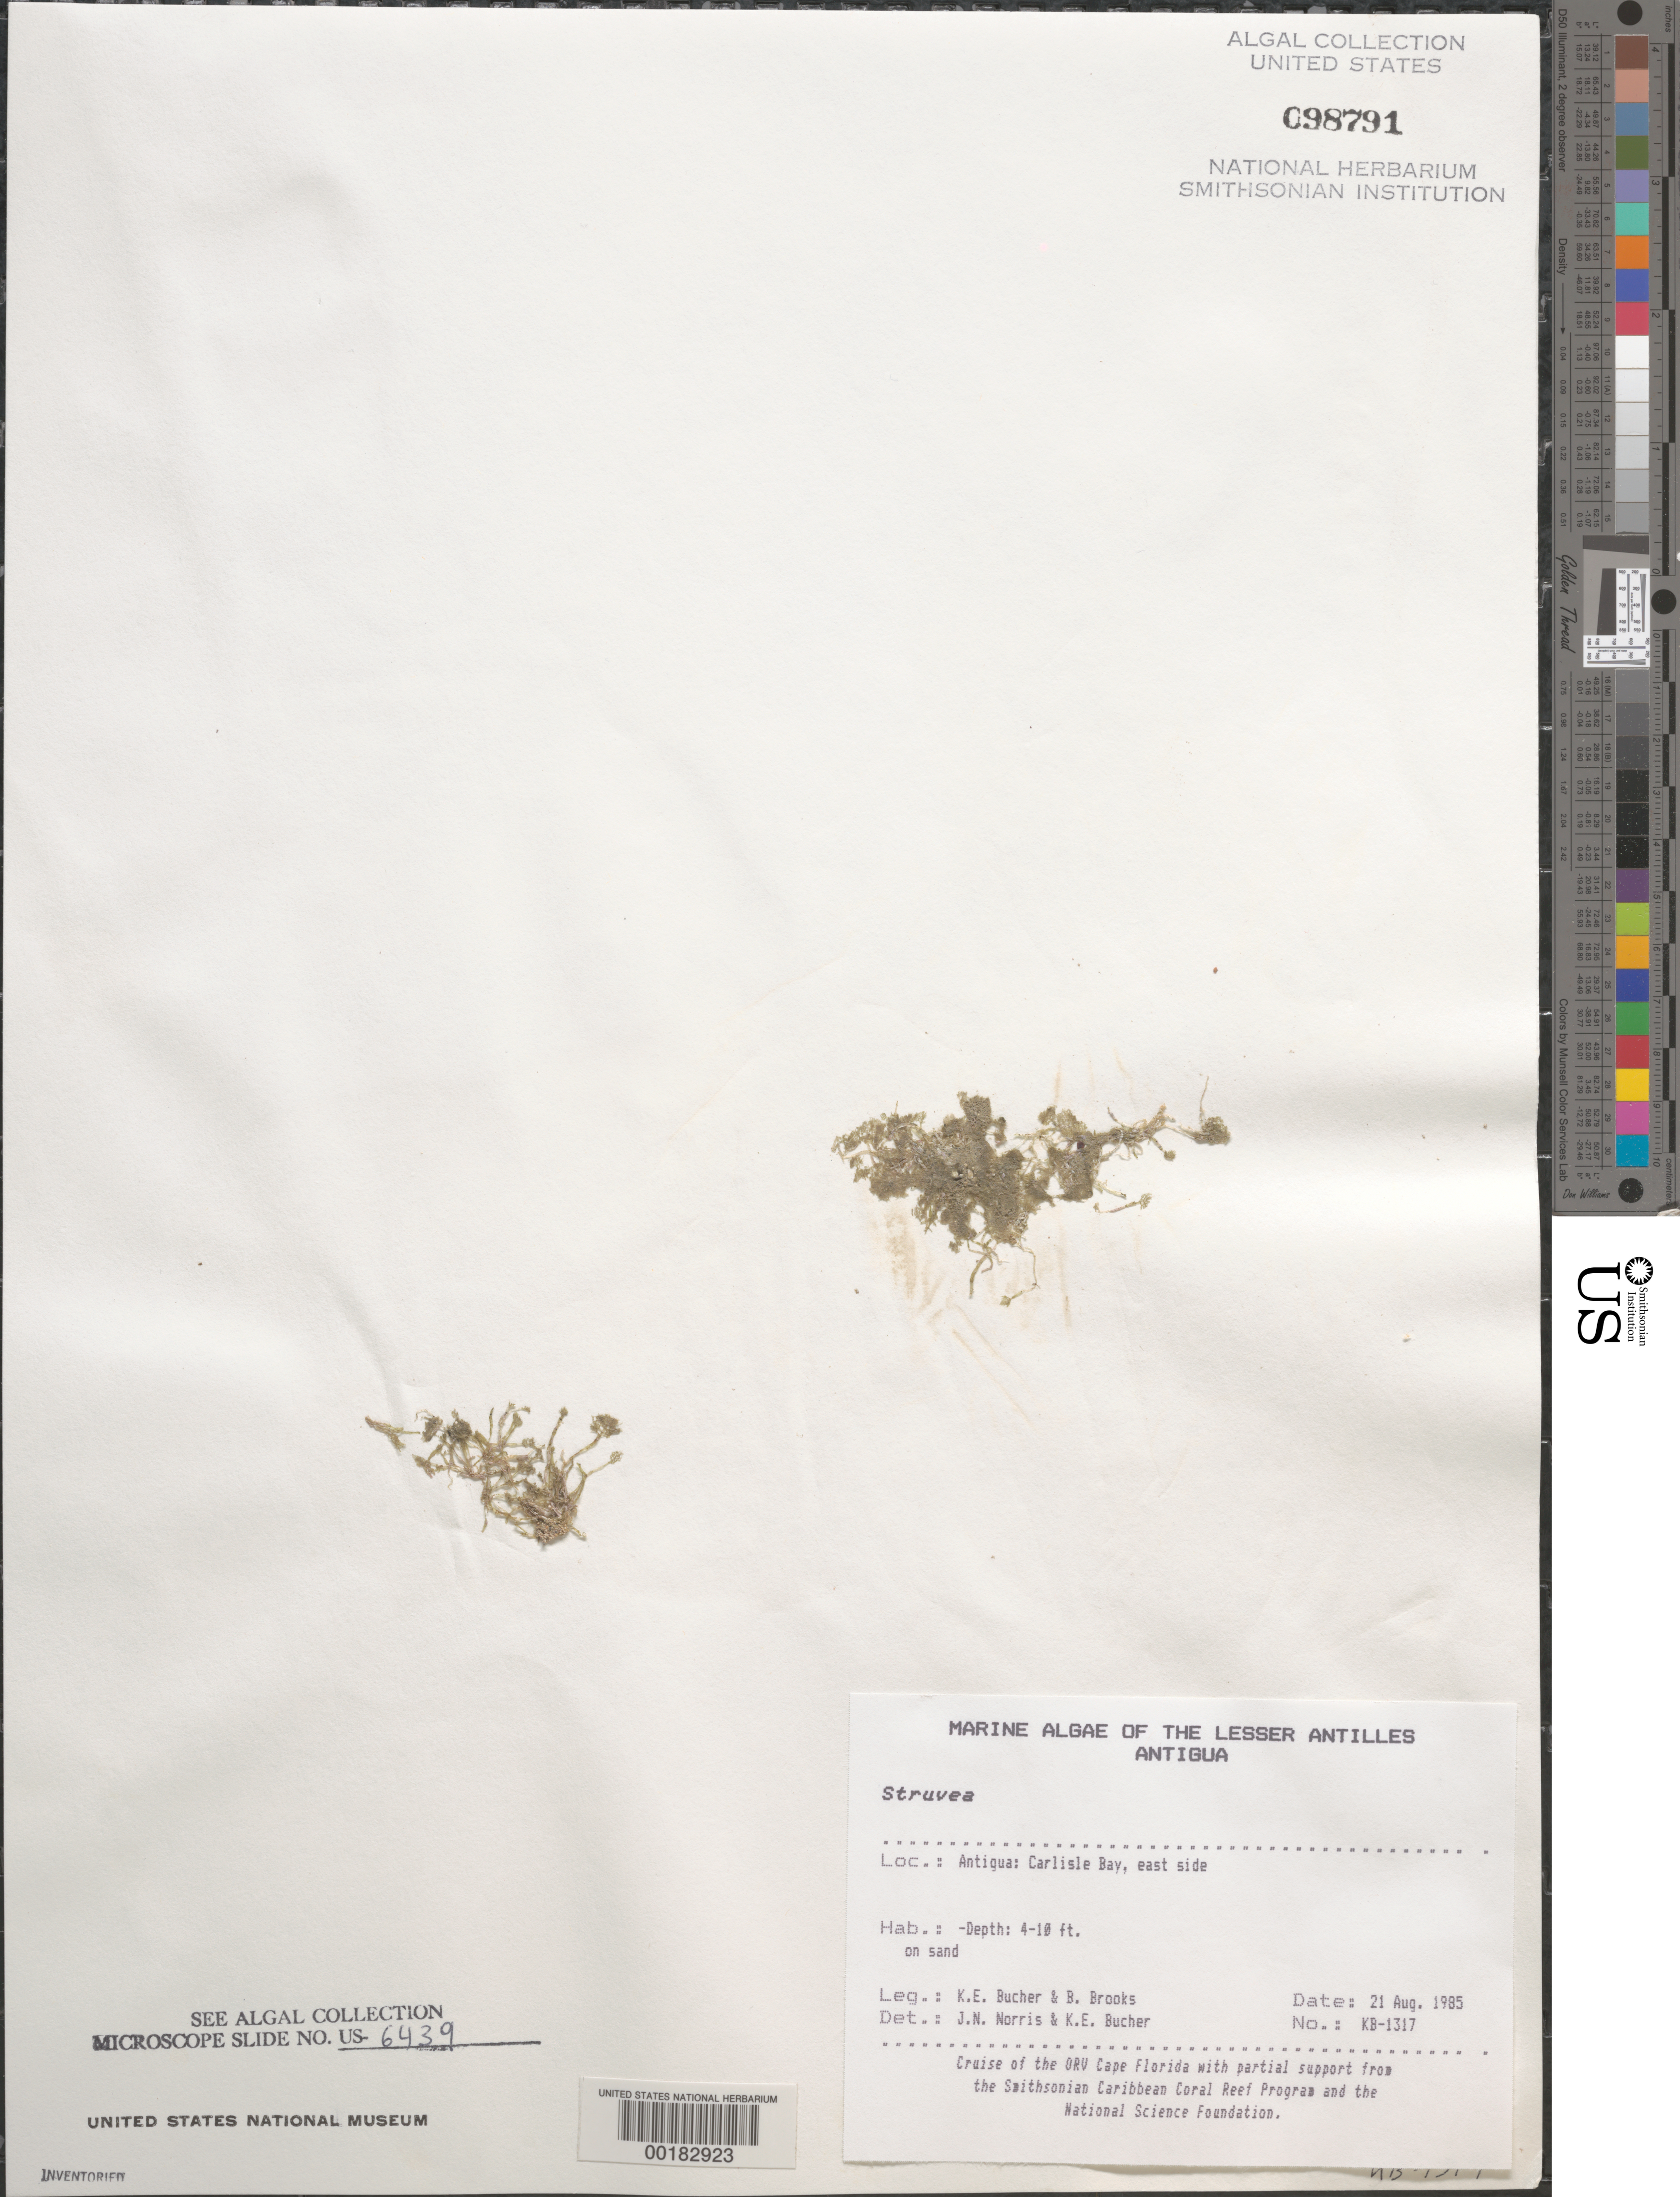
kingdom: Plantae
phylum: Chlorophyta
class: Ulvophyceae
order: Siphonocladales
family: Boodleaceae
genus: Struvea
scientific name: Struvea sp.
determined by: Norris, J. N.; Bucher, K. E.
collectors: K. E. Bucher & B. Brooks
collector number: KB-1317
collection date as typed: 21 Aug 1985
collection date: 1985-08-21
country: Antigua and Barbuda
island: Antigua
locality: Carlisle Bay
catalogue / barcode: US 98791